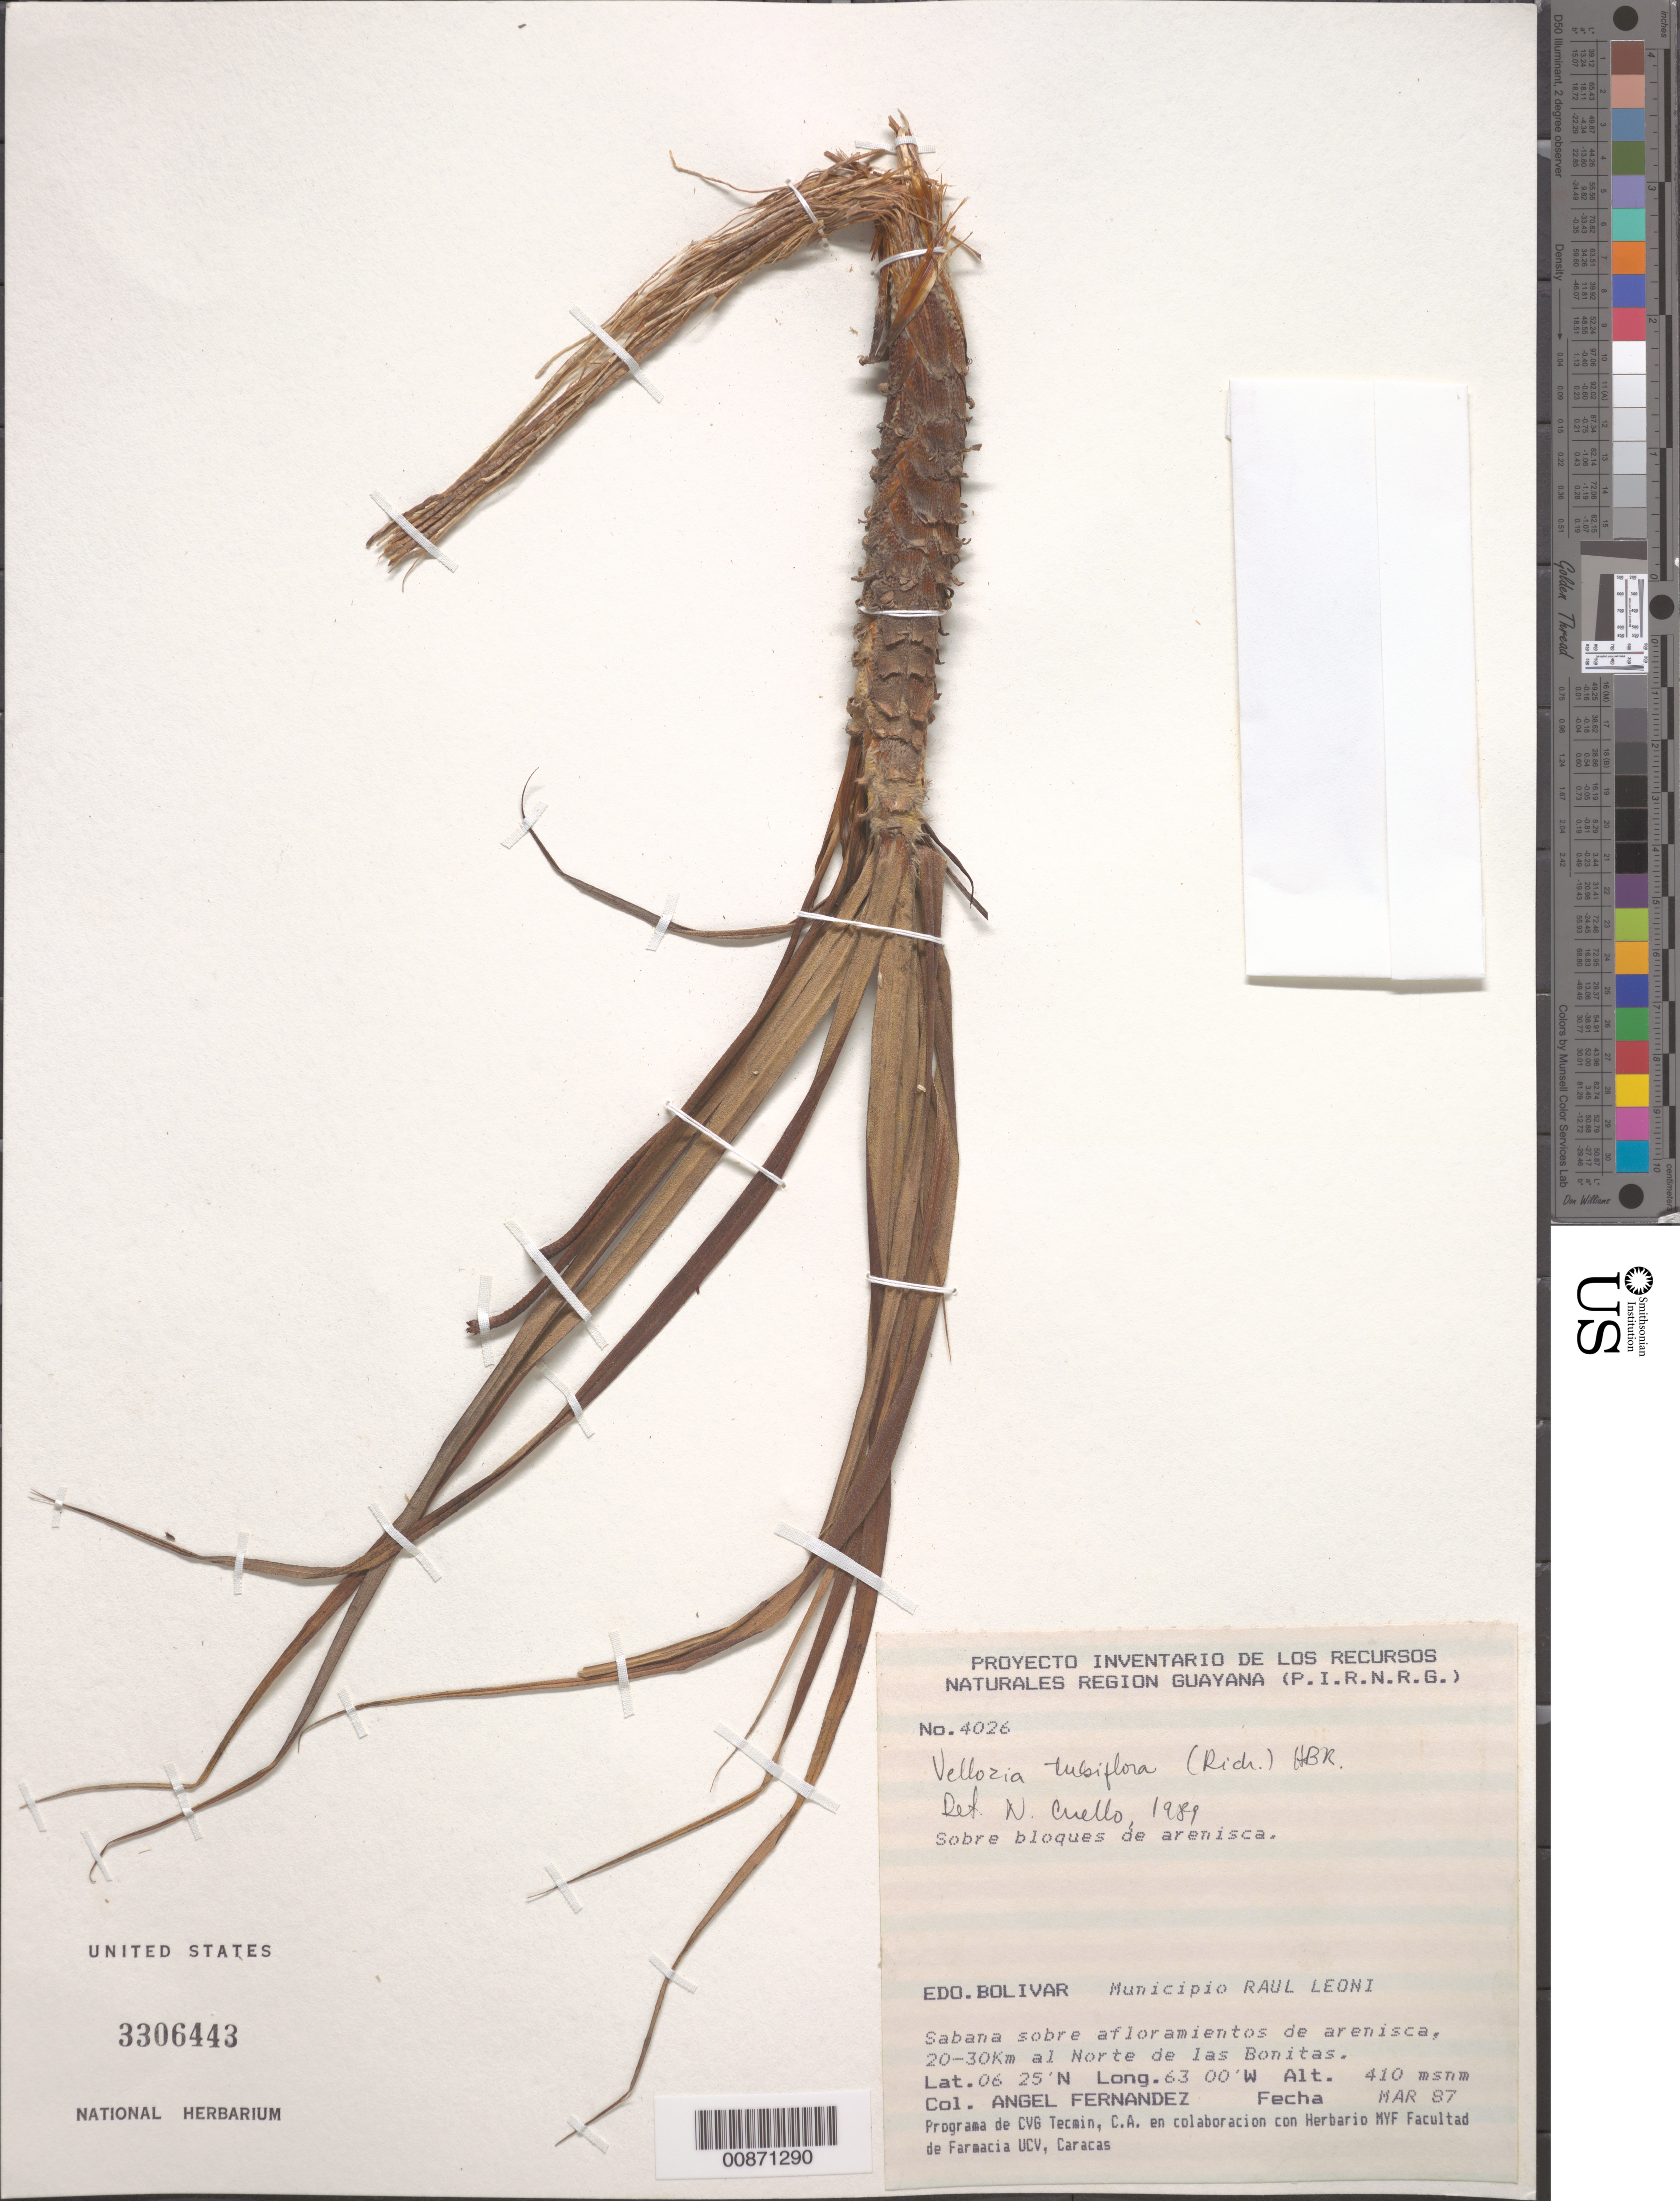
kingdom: Plantae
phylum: Tracheophyta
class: Liliopsida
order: Pandanales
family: Velloziaceae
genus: Vellozia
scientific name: Vellozia tubiflora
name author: (A. Rich.) Kunth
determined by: Cuello, Nidia L.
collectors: A. Fernández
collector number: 4026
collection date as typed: Mar-87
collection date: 1987-03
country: Venezuela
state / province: Bolívar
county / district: Angostura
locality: Mun. Raúl Leoni [=Angostura], 20-30 km N de las Bonitas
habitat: Sabana sobre afloramientos de arenisca; sobre bloques de arenisca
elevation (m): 410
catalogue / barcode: US 3306443